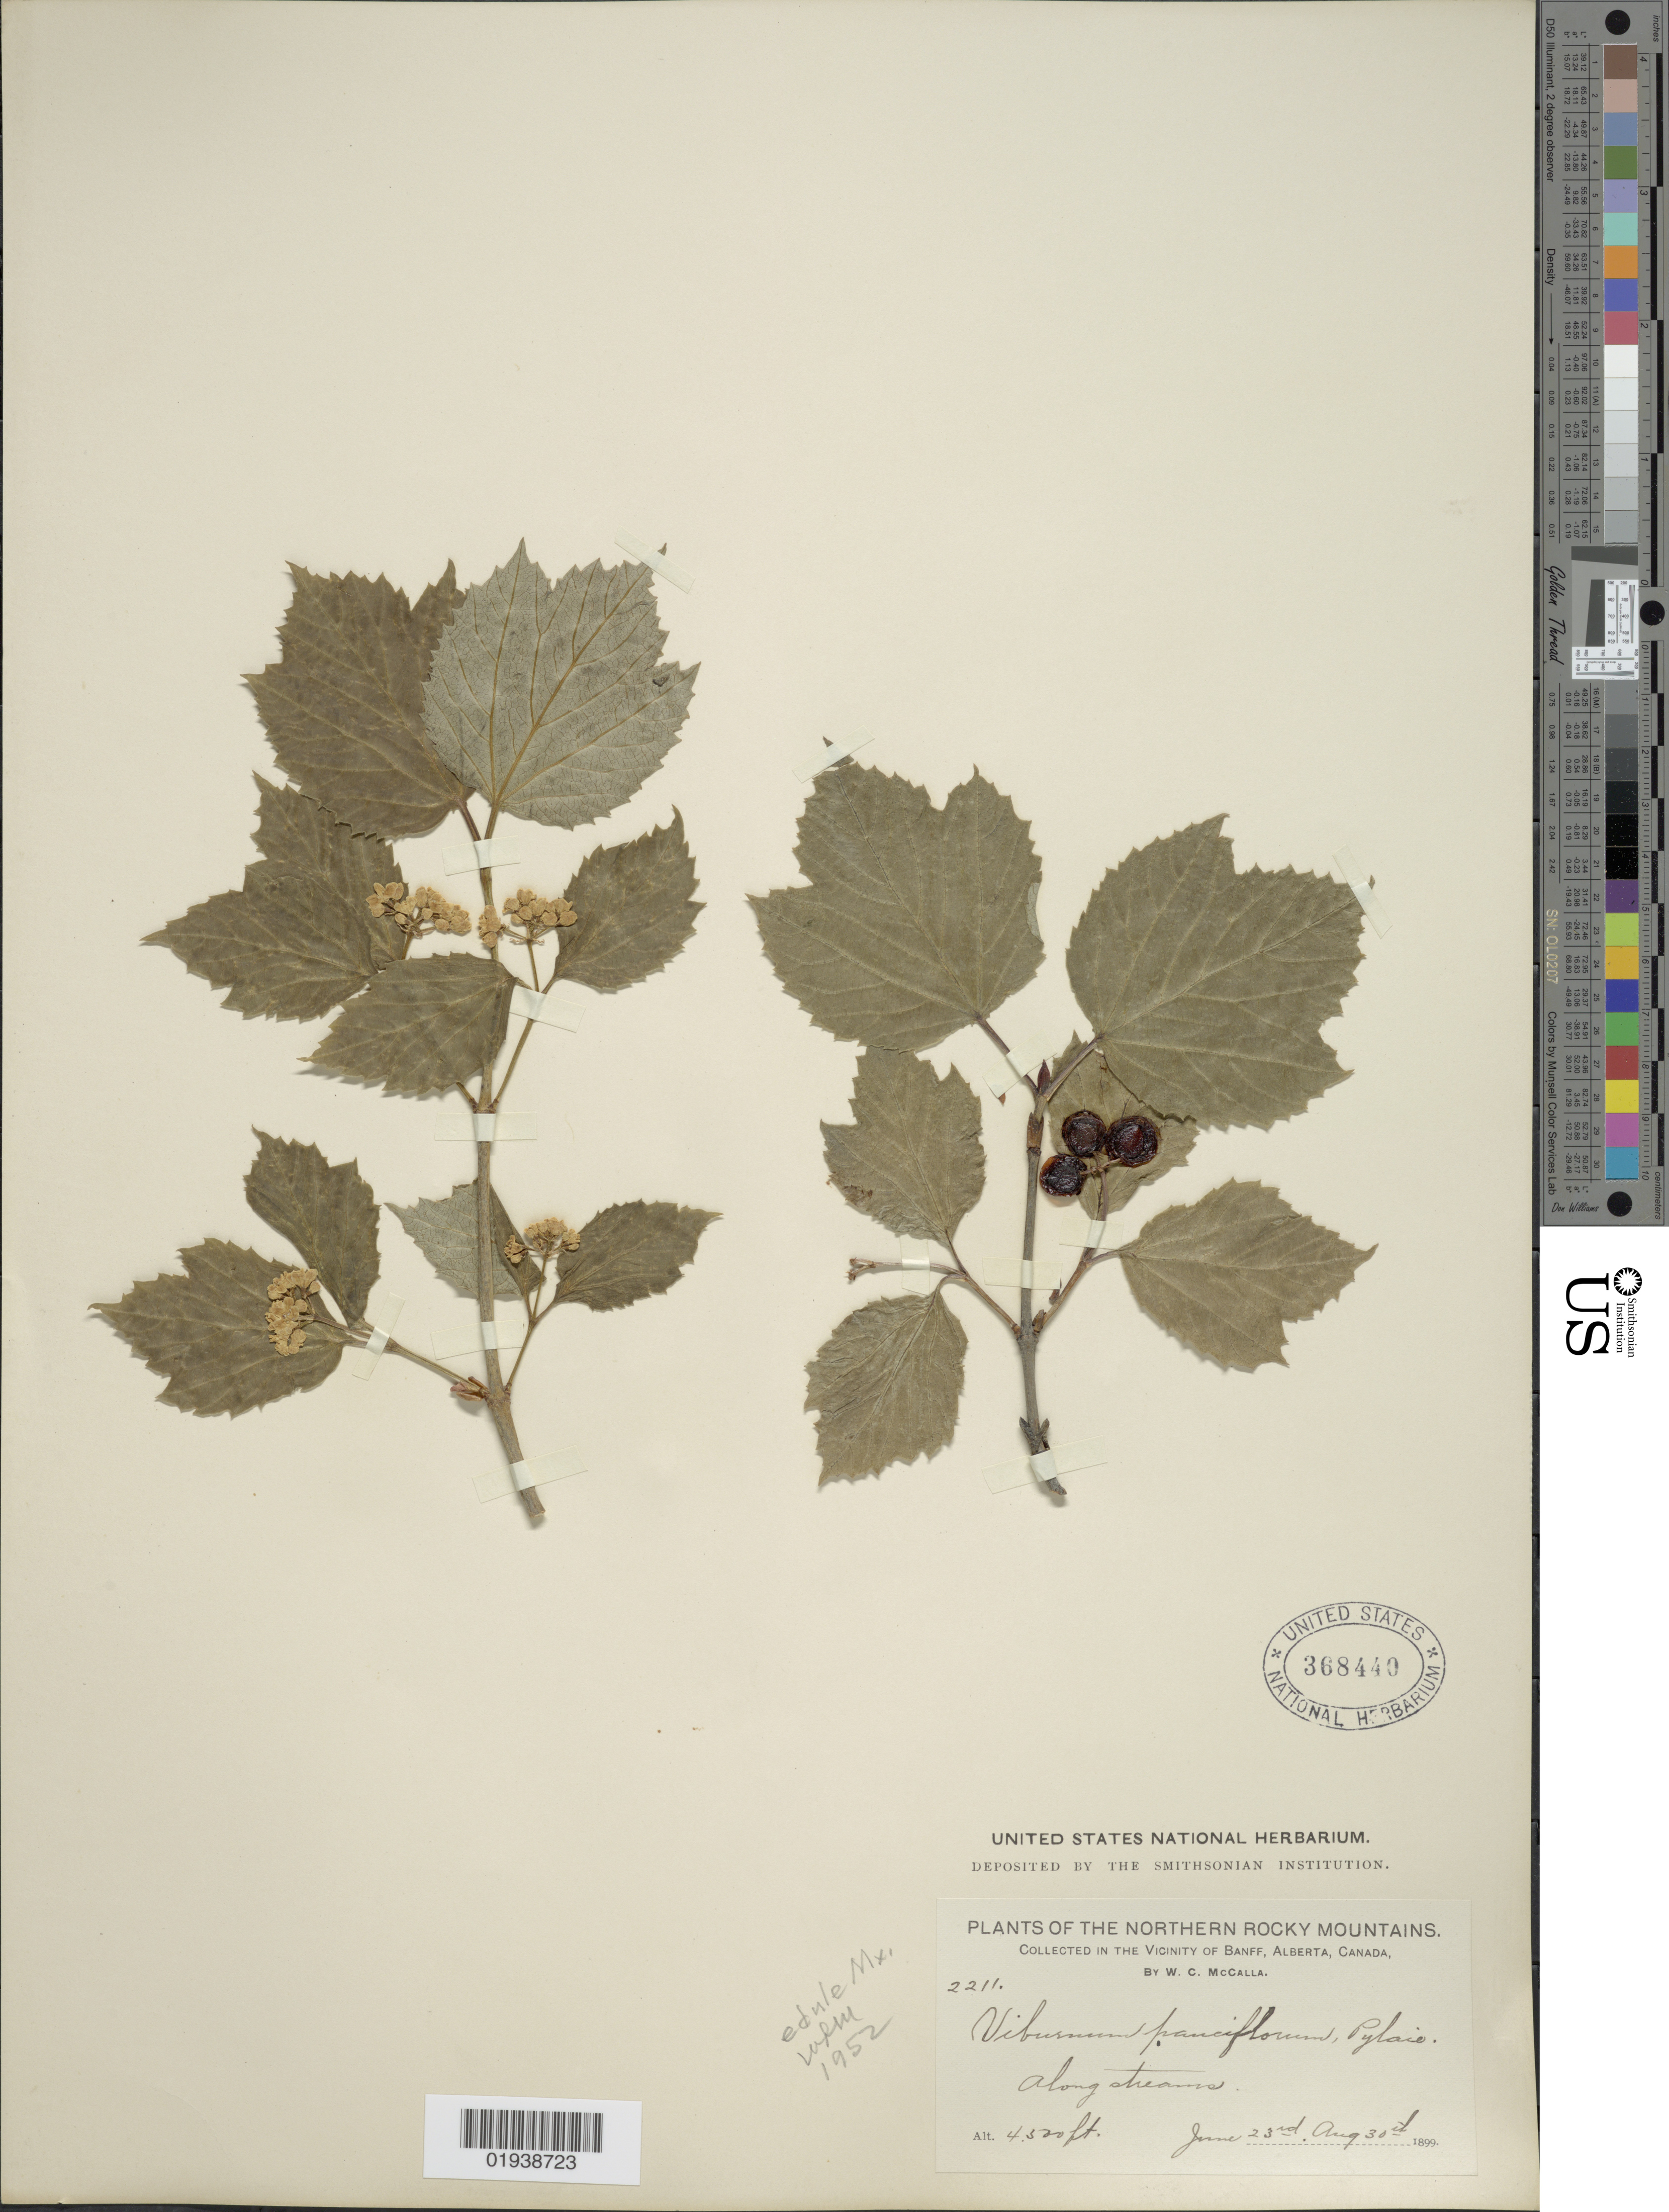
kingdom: Plantae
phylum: Tracheophyta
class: Magnoliopsida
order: Dipsacales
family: Viburnaceae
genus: Viburnum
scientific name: Viburnum edule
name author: (Michx.) Raf.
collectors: W. McCalla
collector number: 2211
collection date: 1899-06-23/1899-08-30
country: Canada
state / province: Alberta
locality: Northern Rocky Mountains. The Vicinity of Banff. Along streams.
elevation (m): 1372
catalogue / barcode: US 368440